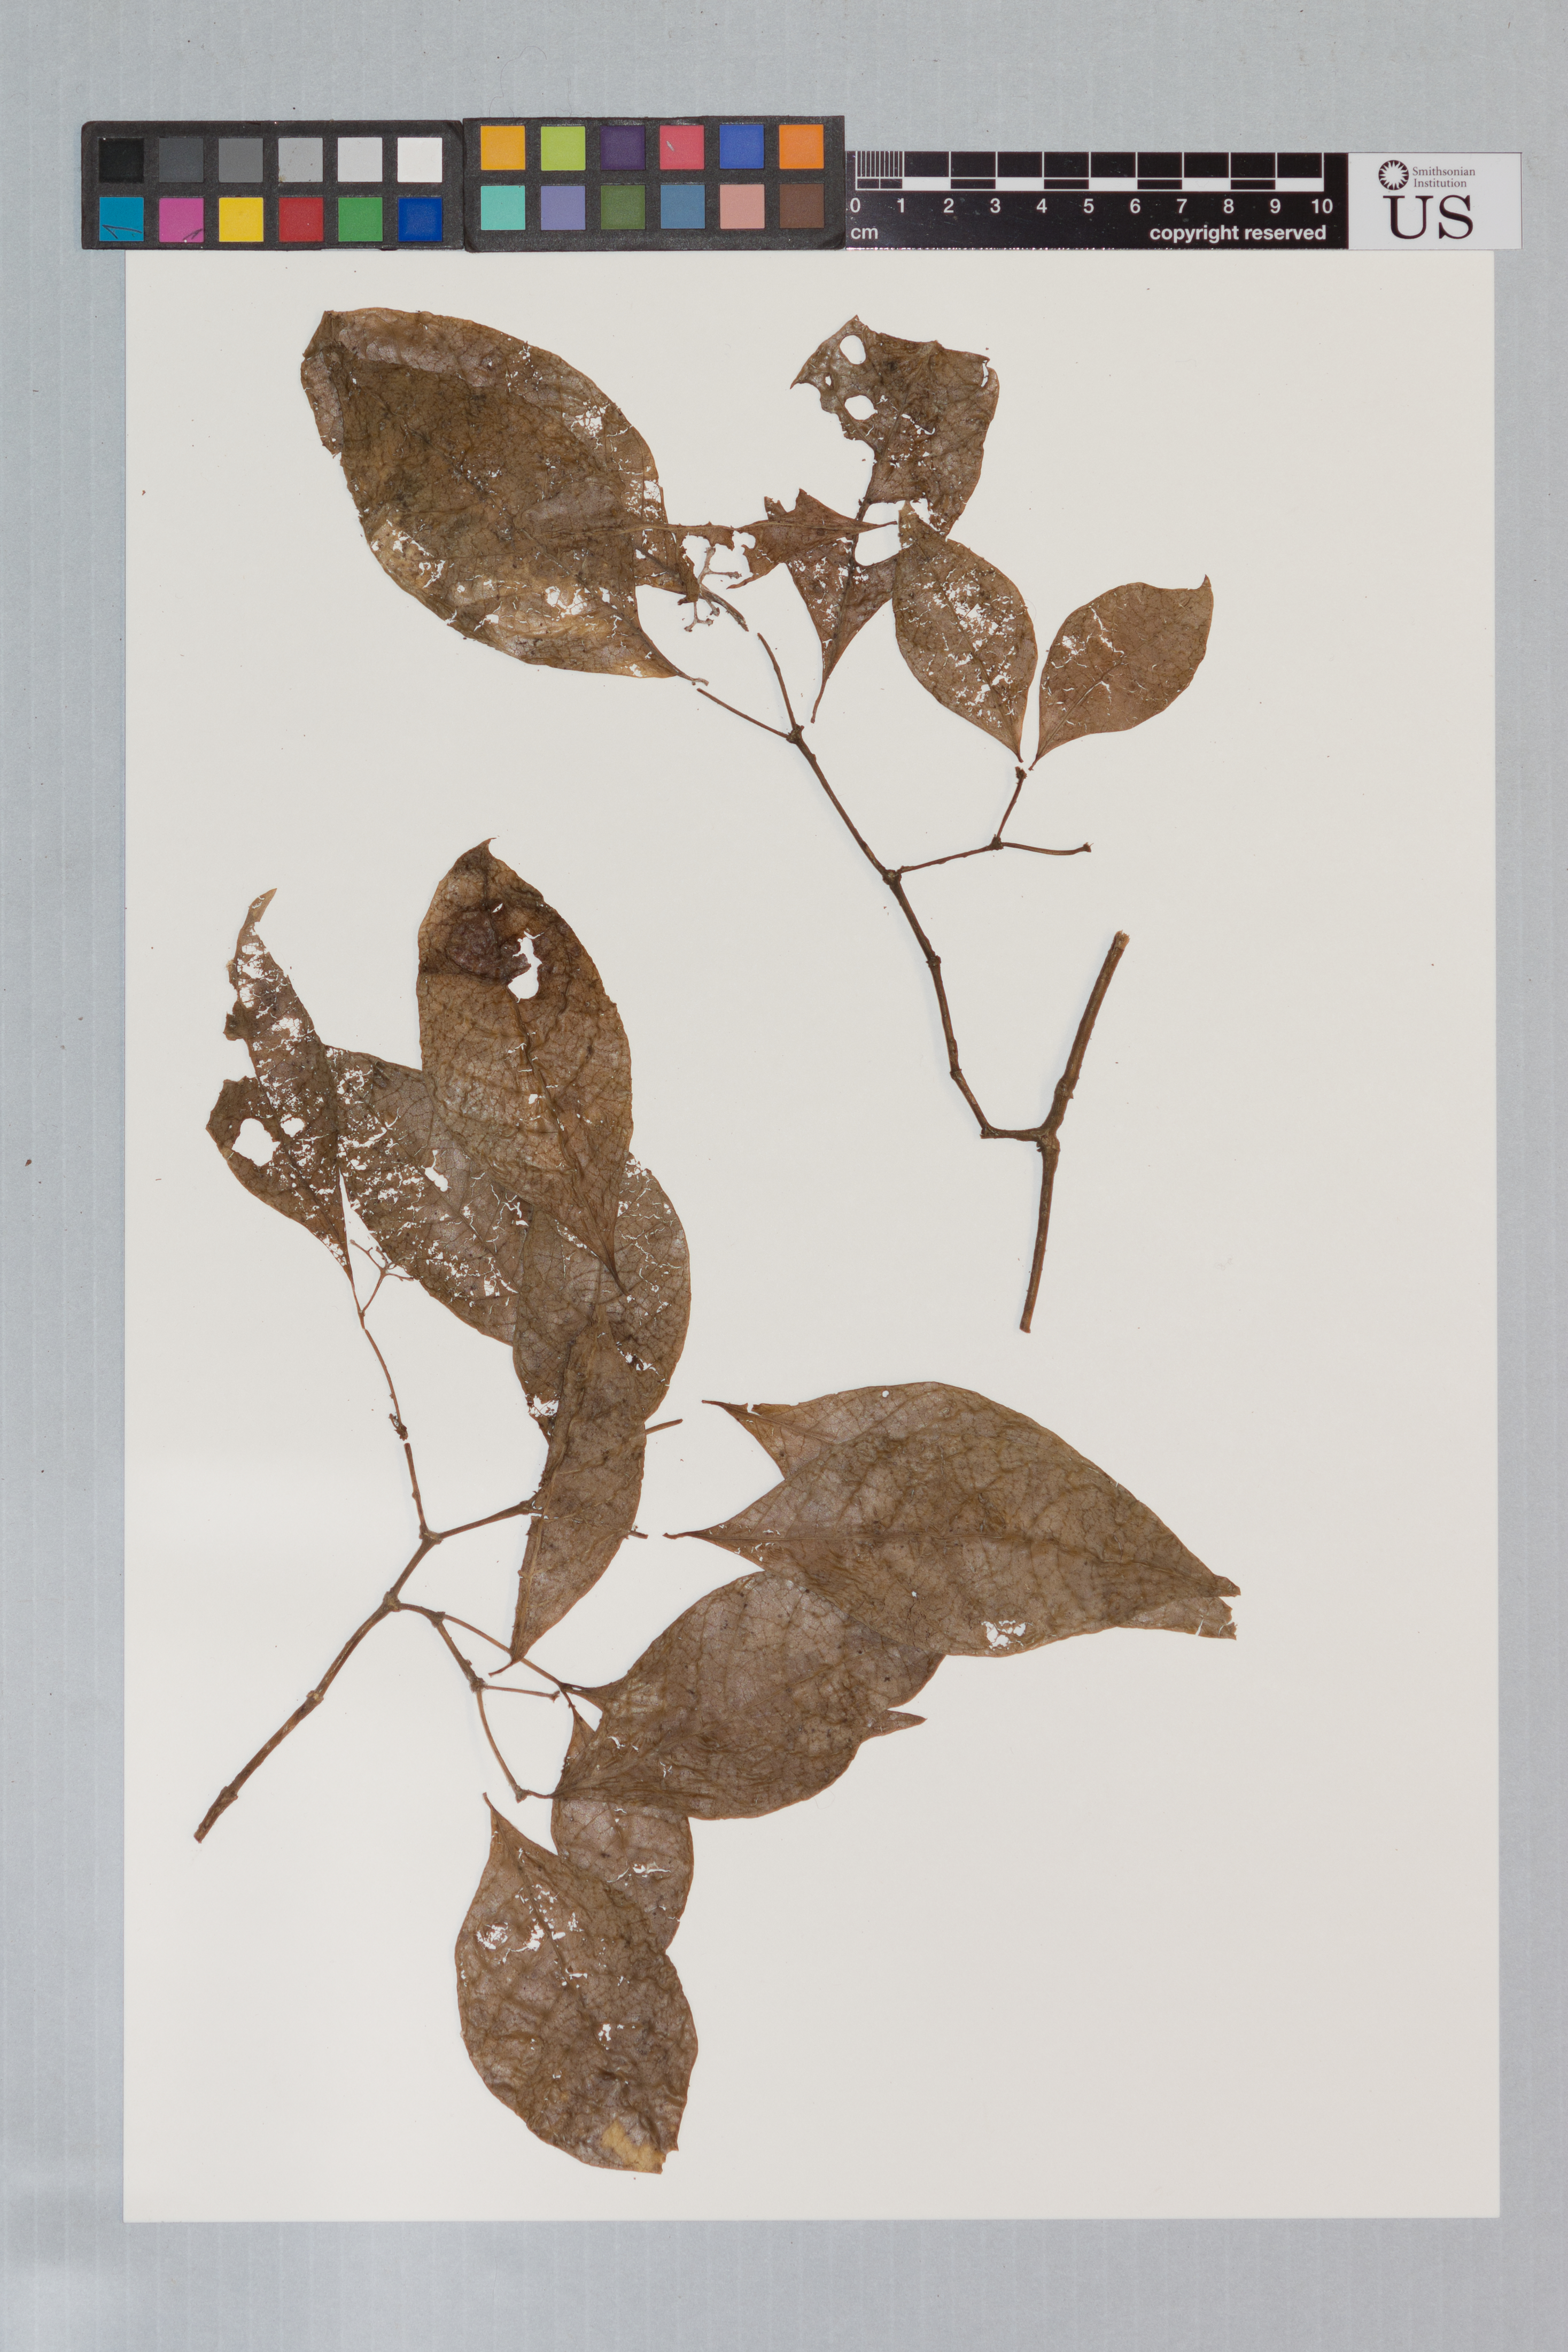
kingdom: Plantae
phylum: Tracheophyta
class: Magnoliopsida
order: Gentianales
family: Rubiaceae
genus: Psychotria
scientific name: Psychotria bahiensis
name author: DC.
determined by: Taylor, Charlotte M.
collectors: J. Lanjouw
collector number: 470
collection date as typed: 16 Aug 1933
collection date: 1933-08-16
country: Suriname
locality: Cottica River near Moenga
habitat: Virgin forest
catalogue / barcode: US 1691627